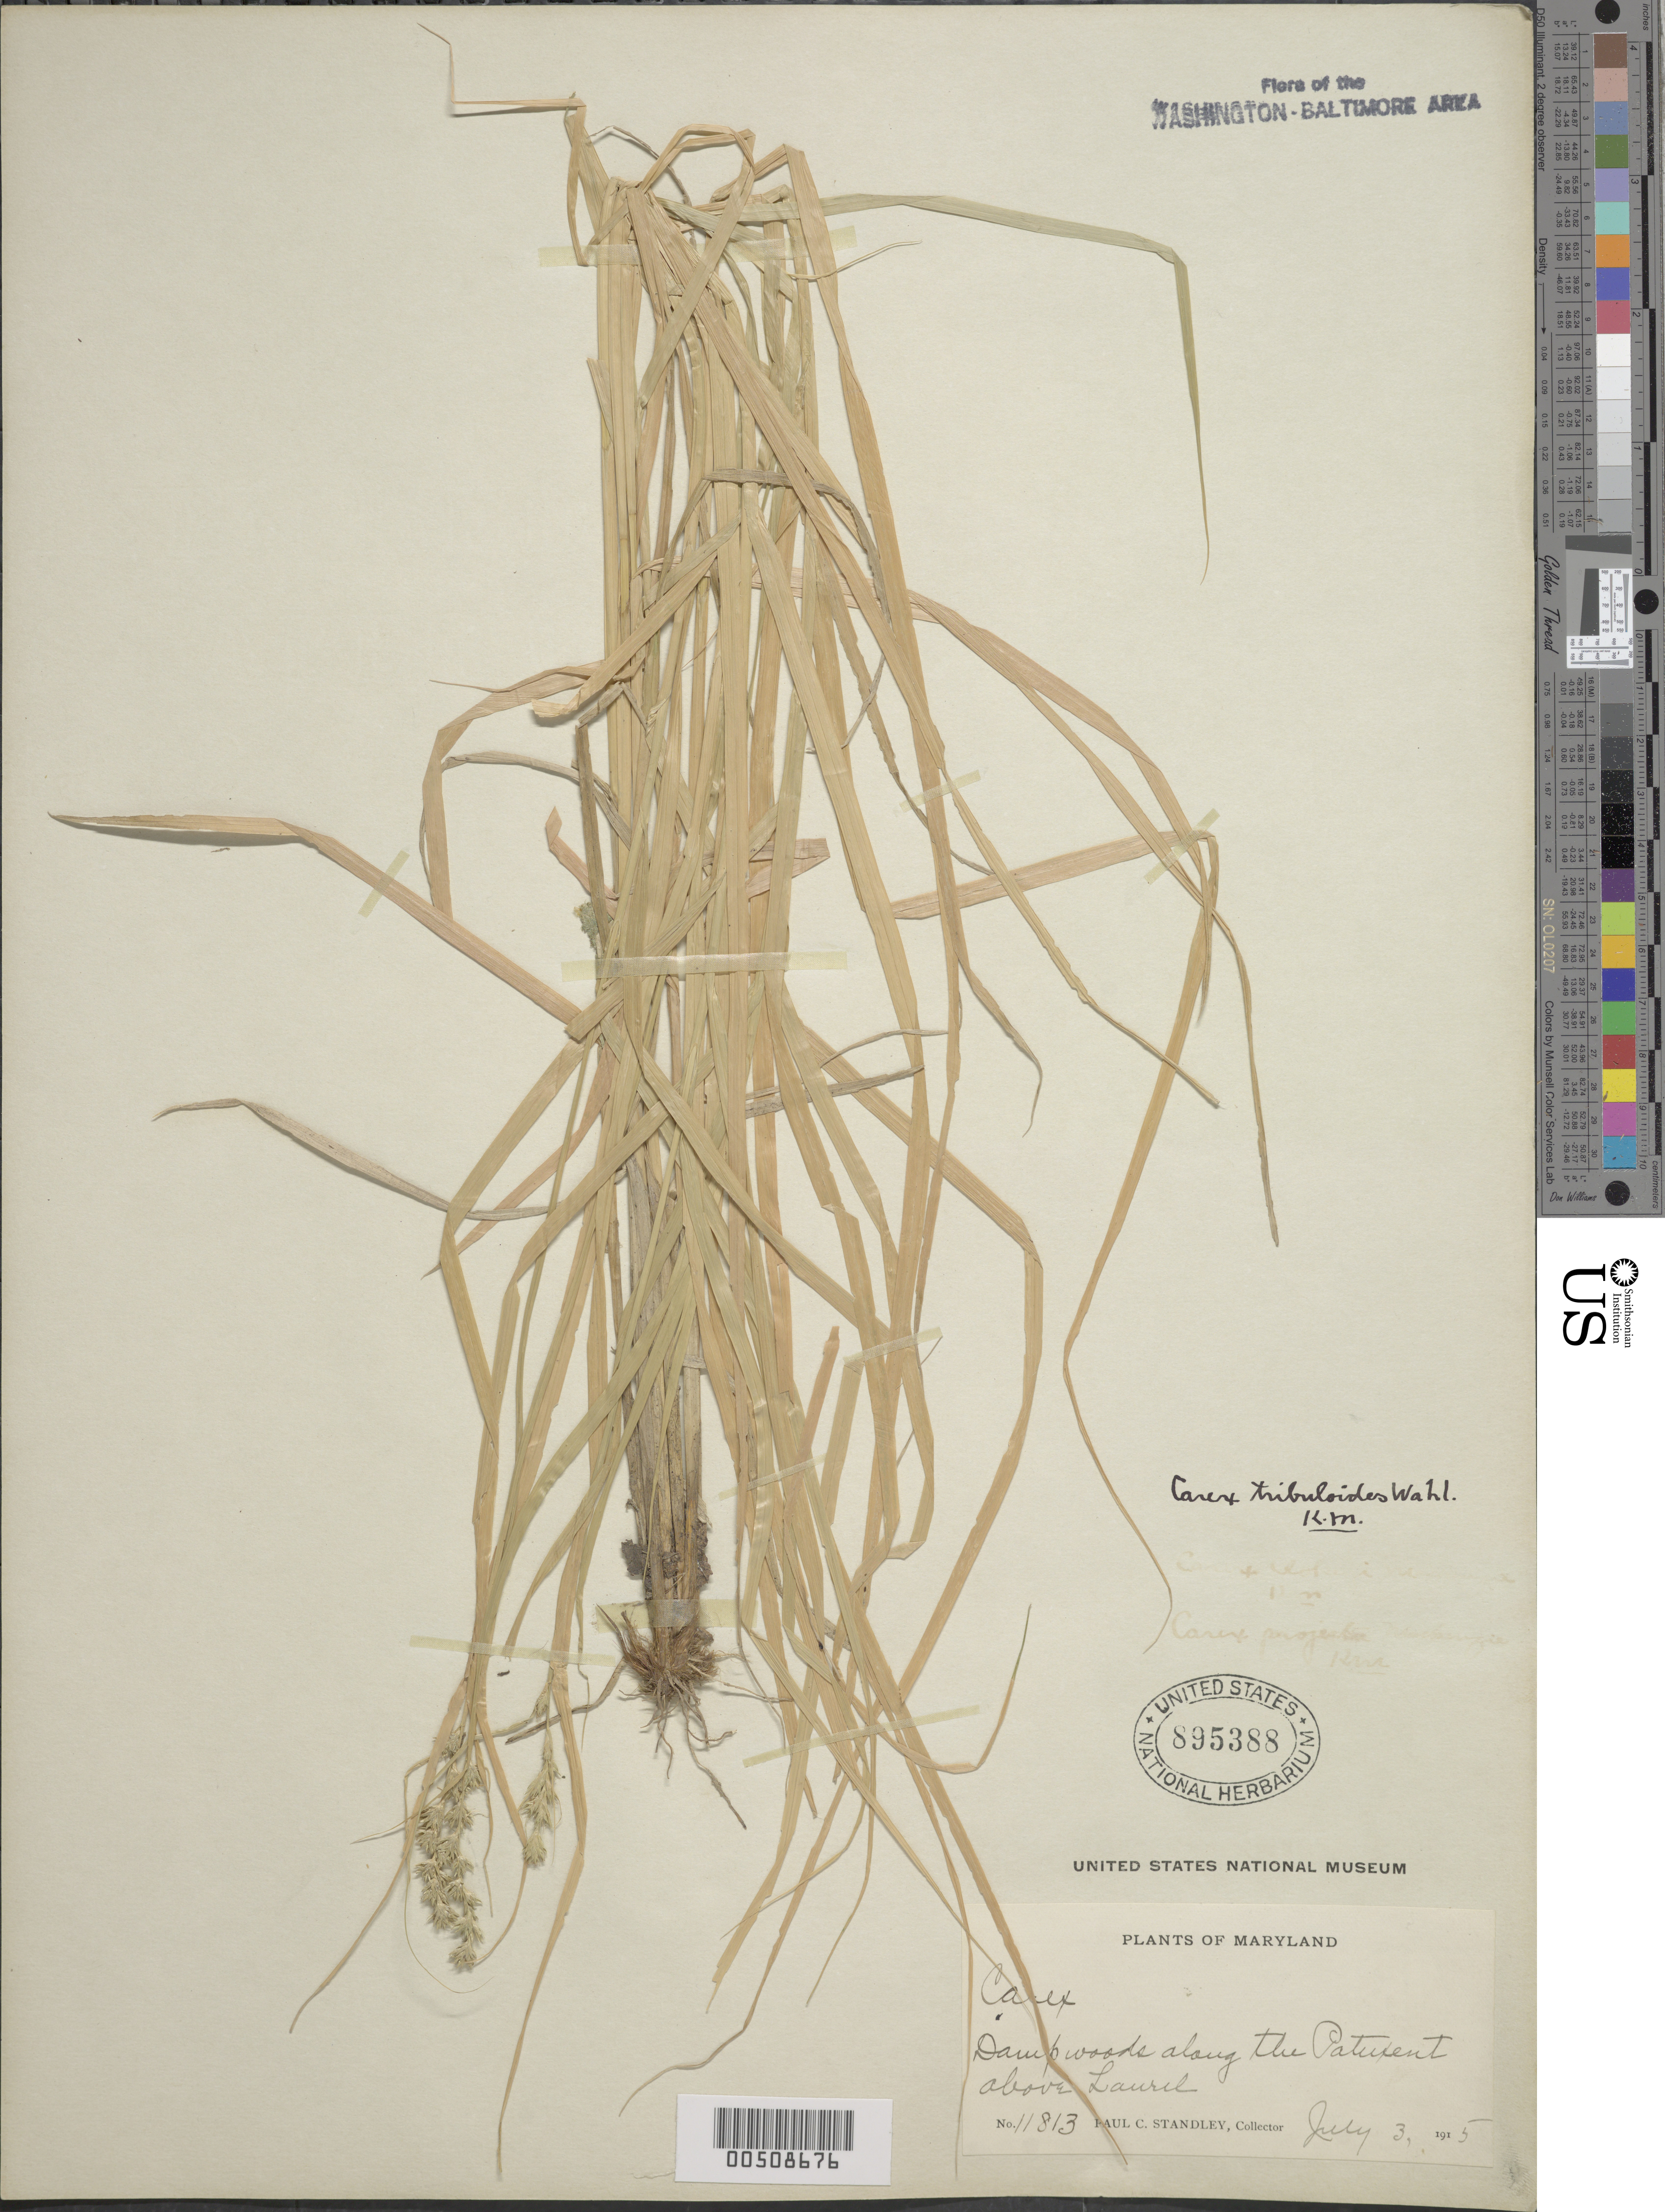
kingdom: Plantae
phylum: Tracheophyta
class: Liliopsida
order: Poales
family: Cyperaceae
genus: Carex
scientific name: Carex tribuloides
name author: Wahlenb.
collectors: P. C. Standley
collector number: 11813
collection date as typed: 03 Jul 1915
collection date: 1915-07-03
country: United States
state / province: Maryland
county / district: Prince George's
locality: Along the Patuxent above Laurel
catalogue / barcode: US 895388